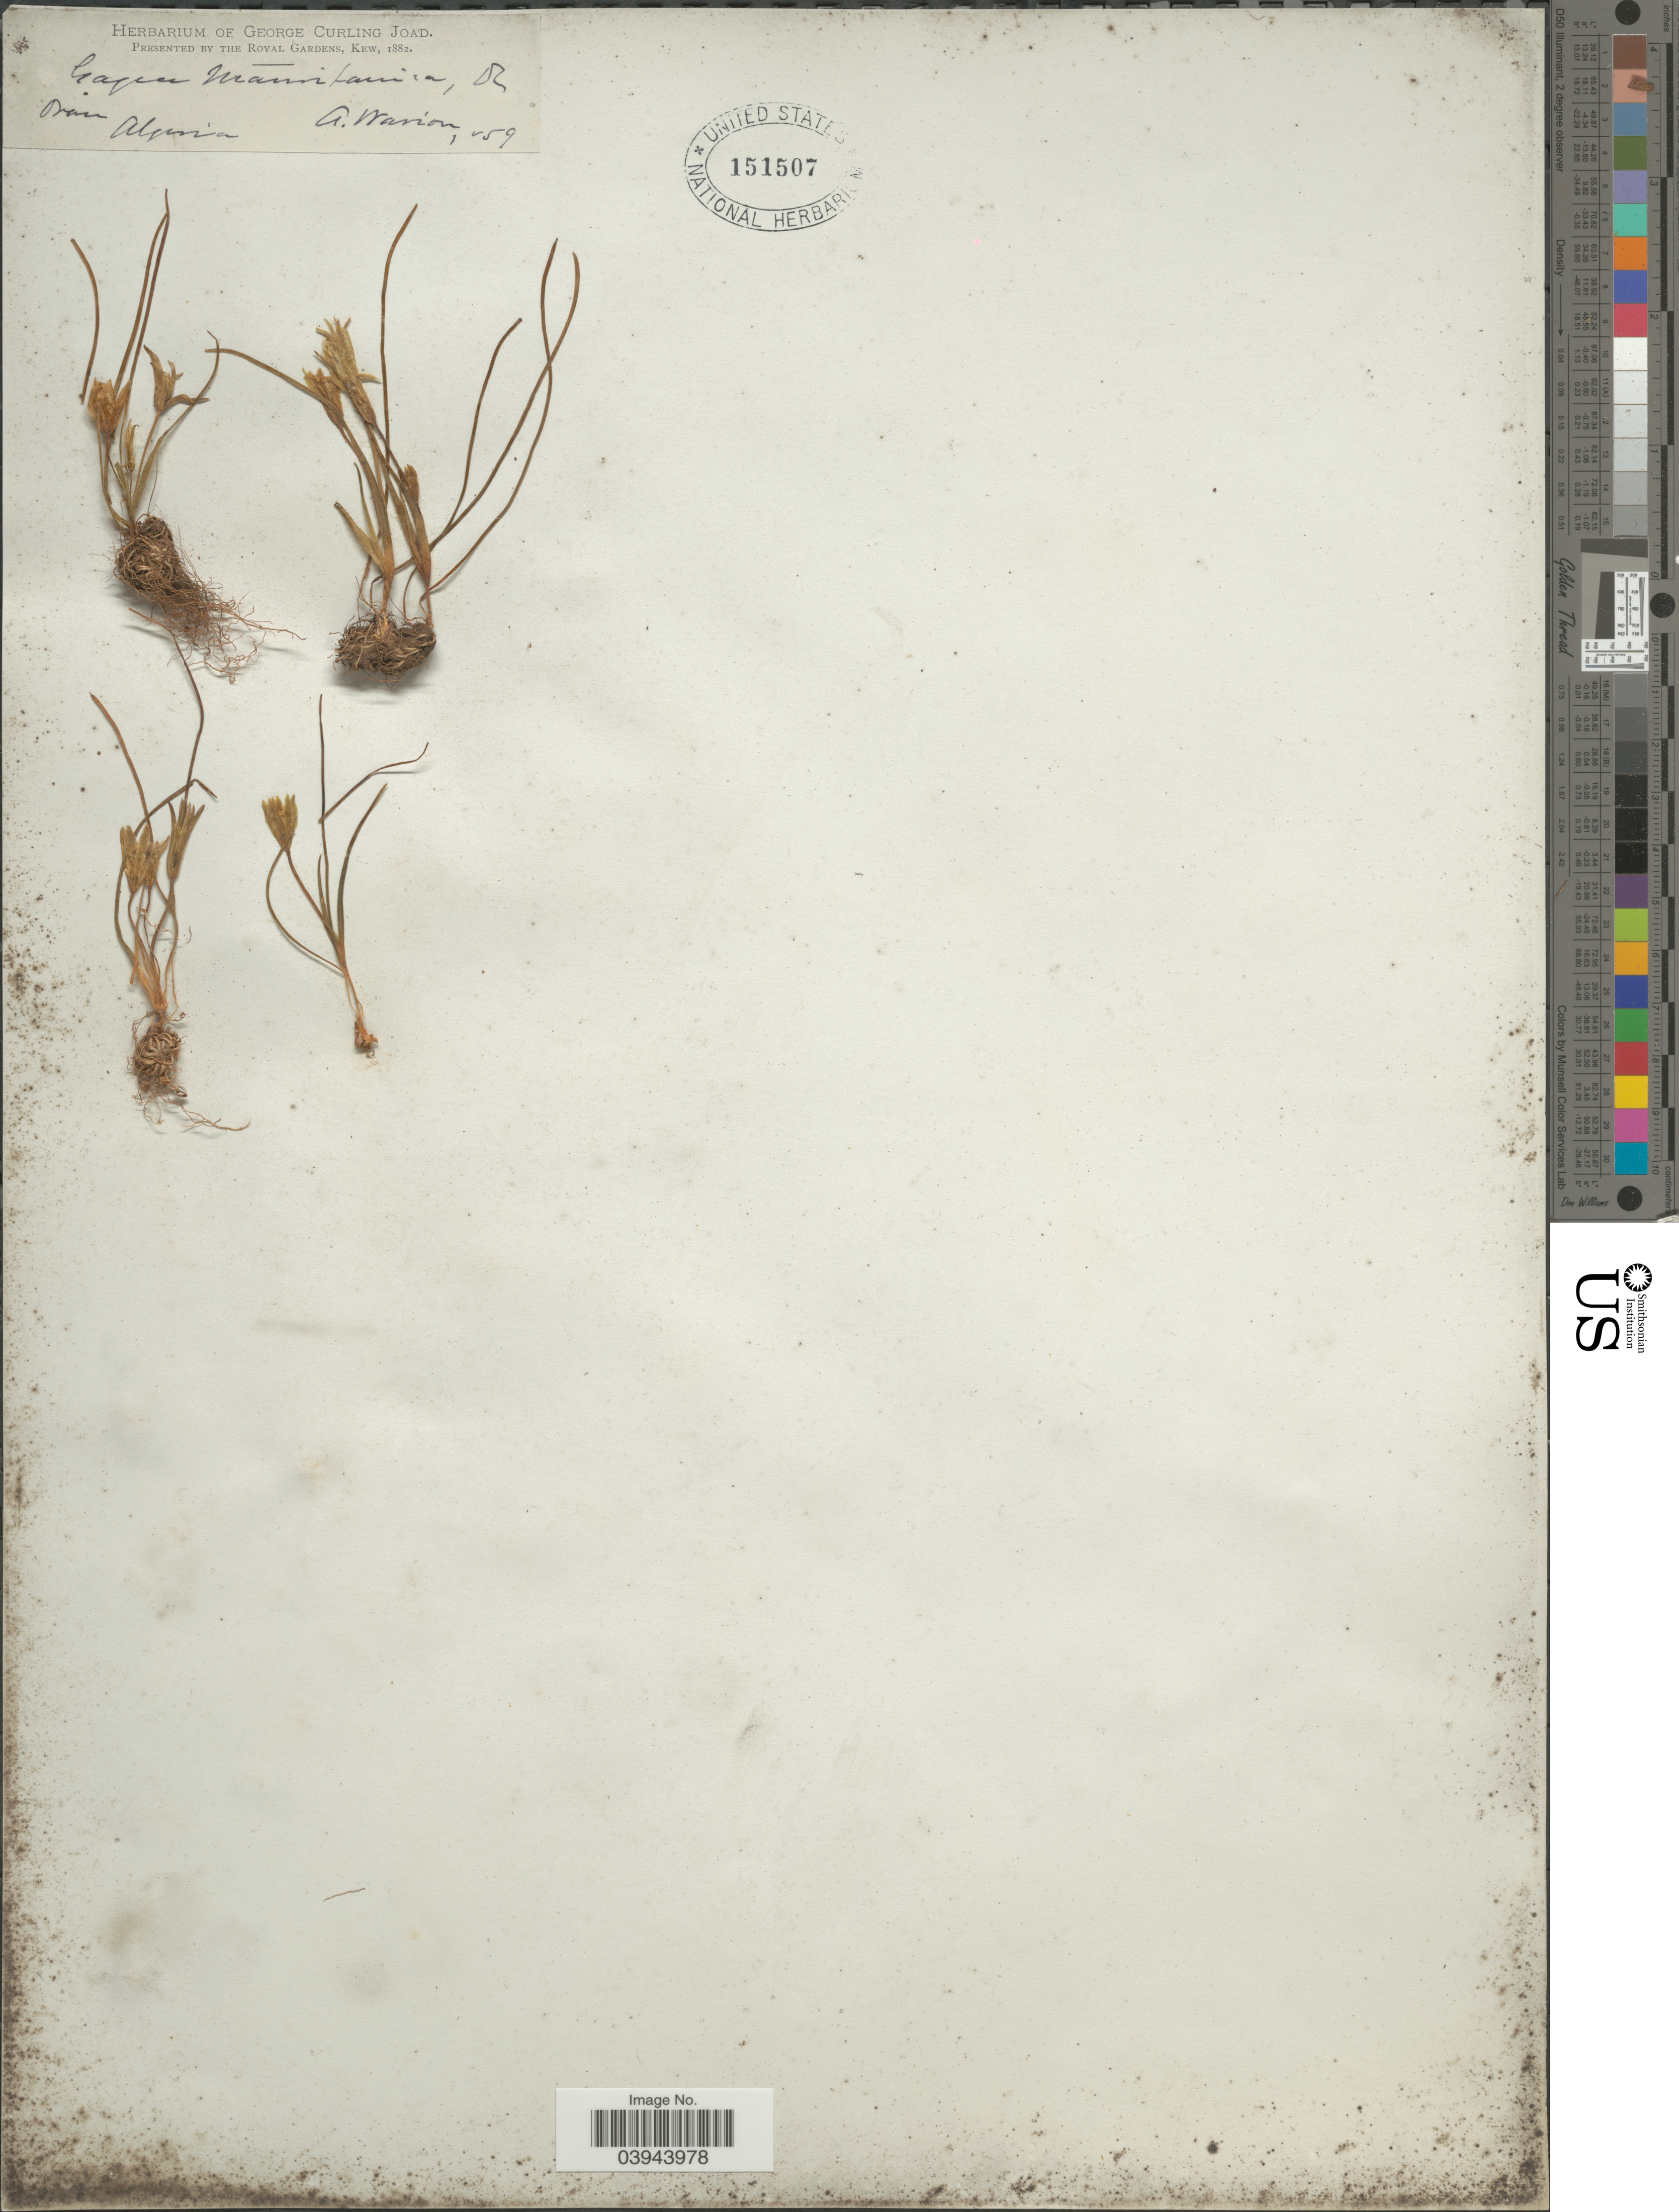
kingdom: Plantae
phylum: Tracheophyta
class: Liliopsida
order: Liliales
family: Liliaceae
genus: Gagea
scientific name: Gagea mauritanica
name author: Durieu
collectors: A. Warion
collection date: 1859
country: Algeria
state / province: Oran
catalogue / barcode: US 151507